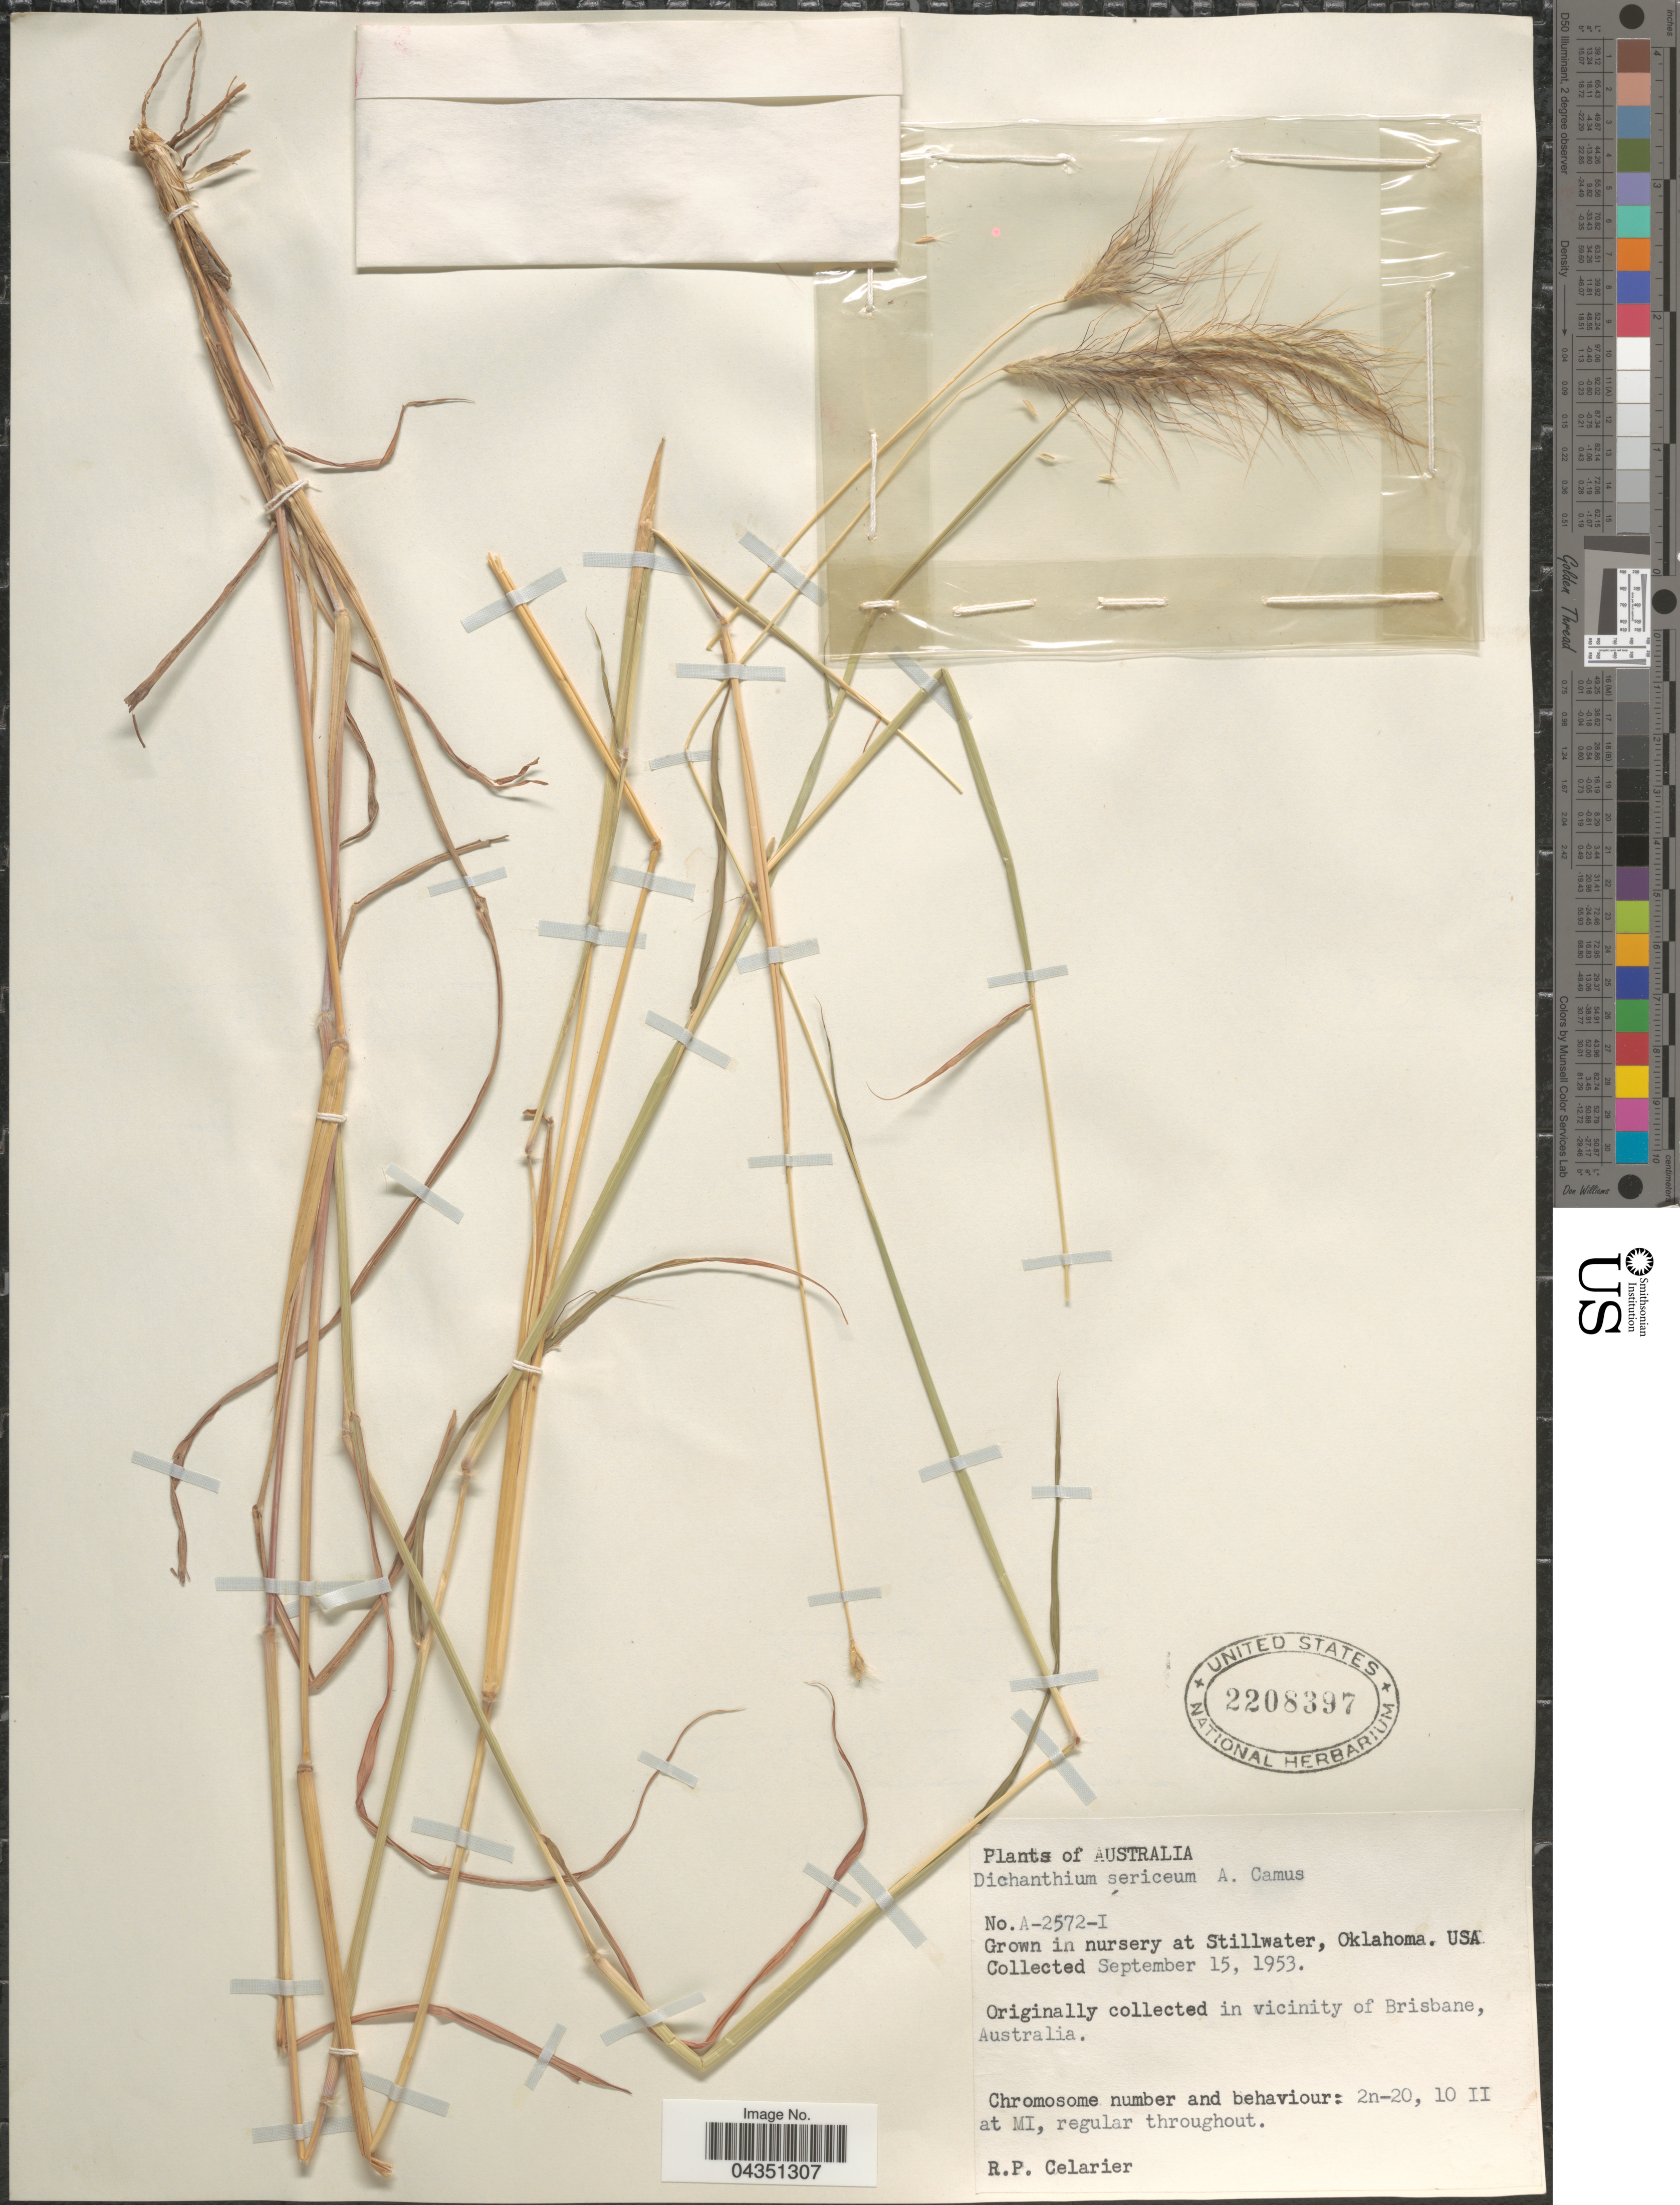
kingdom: Plantae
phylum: Tracheophyta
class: Liliopsida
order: Poales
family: Poaceae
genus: Dichanthium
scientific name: Dichanthium sericeum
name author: (R. Br.) A. Camus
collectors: R. Celarier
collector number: A-2572-I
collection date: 1953-09-15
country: United States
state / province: Oklahoma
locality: Grown in nursery at Stillwater.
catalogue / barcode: US 2208397